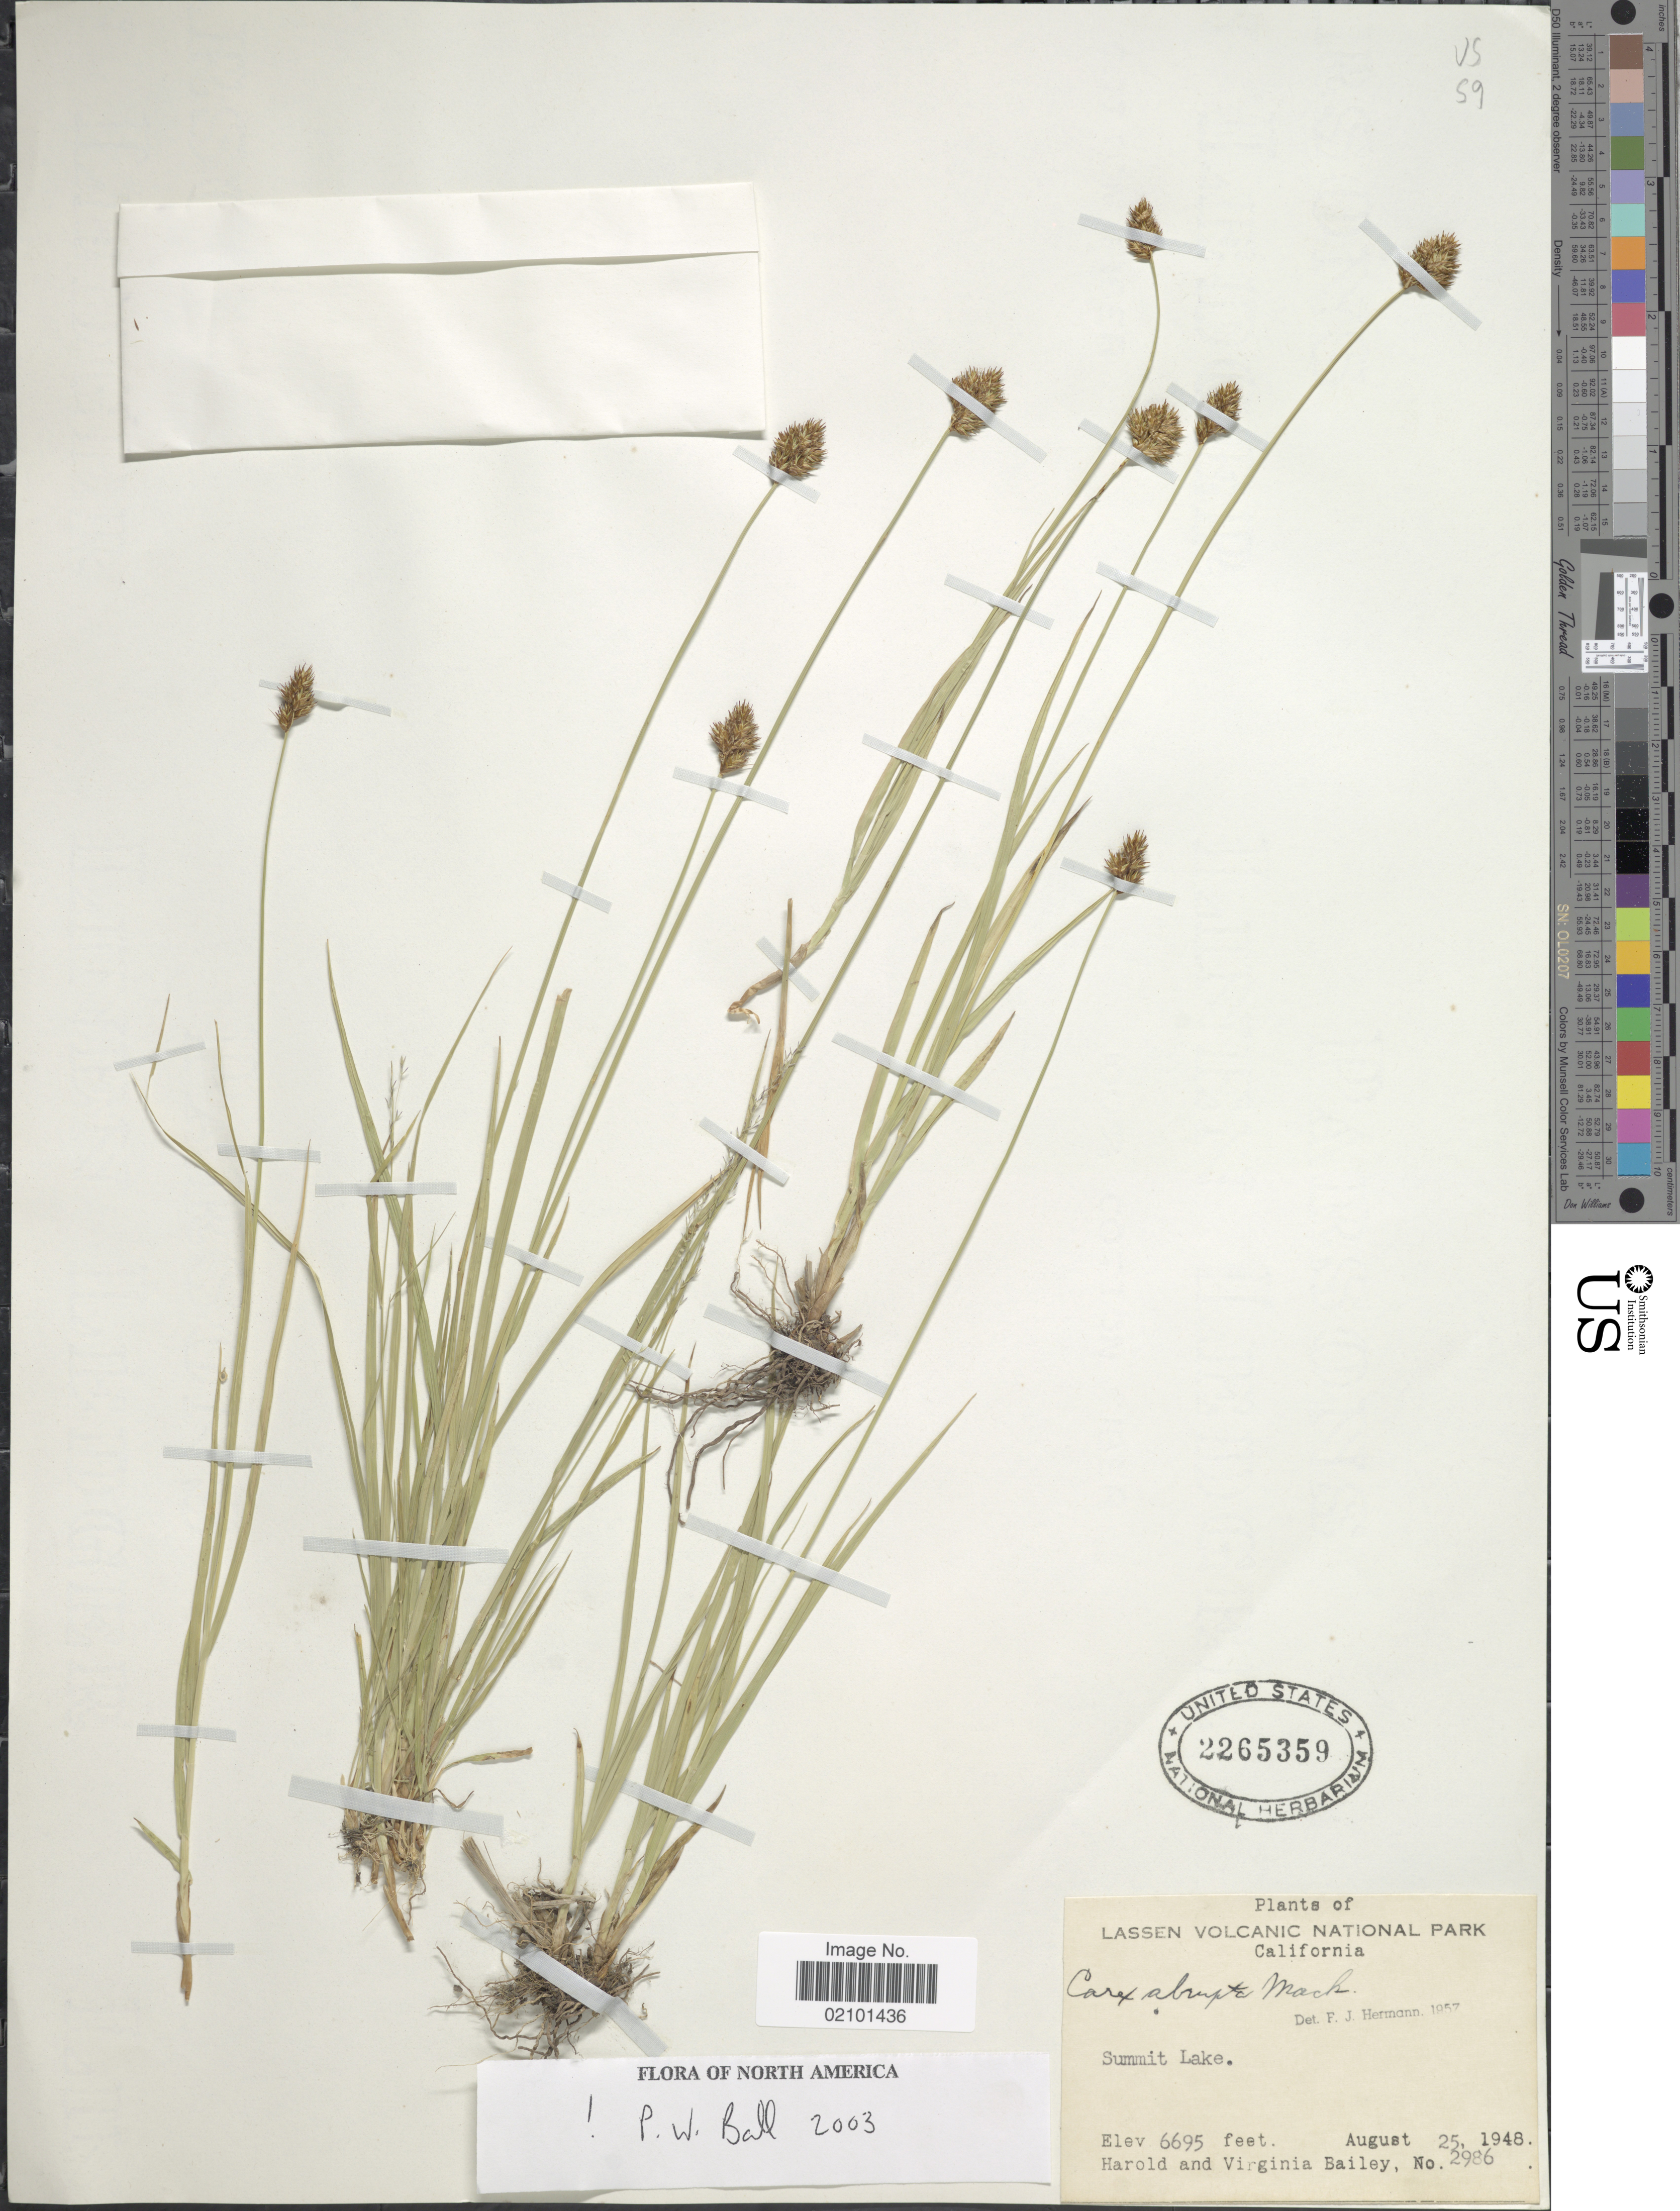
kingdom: Plantae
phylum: Tracheophyta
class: Liliopsida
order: Poales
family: Cyperaceae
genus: Carex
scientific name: Carex abrupta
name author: Mack.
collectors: H. Bailey & V. L. Bailey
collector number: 2986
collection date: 1948-08-25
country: United States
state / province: California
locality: Lassen Volcanic National Park. Summit Lake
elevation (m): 2041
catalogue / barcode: US 2265359